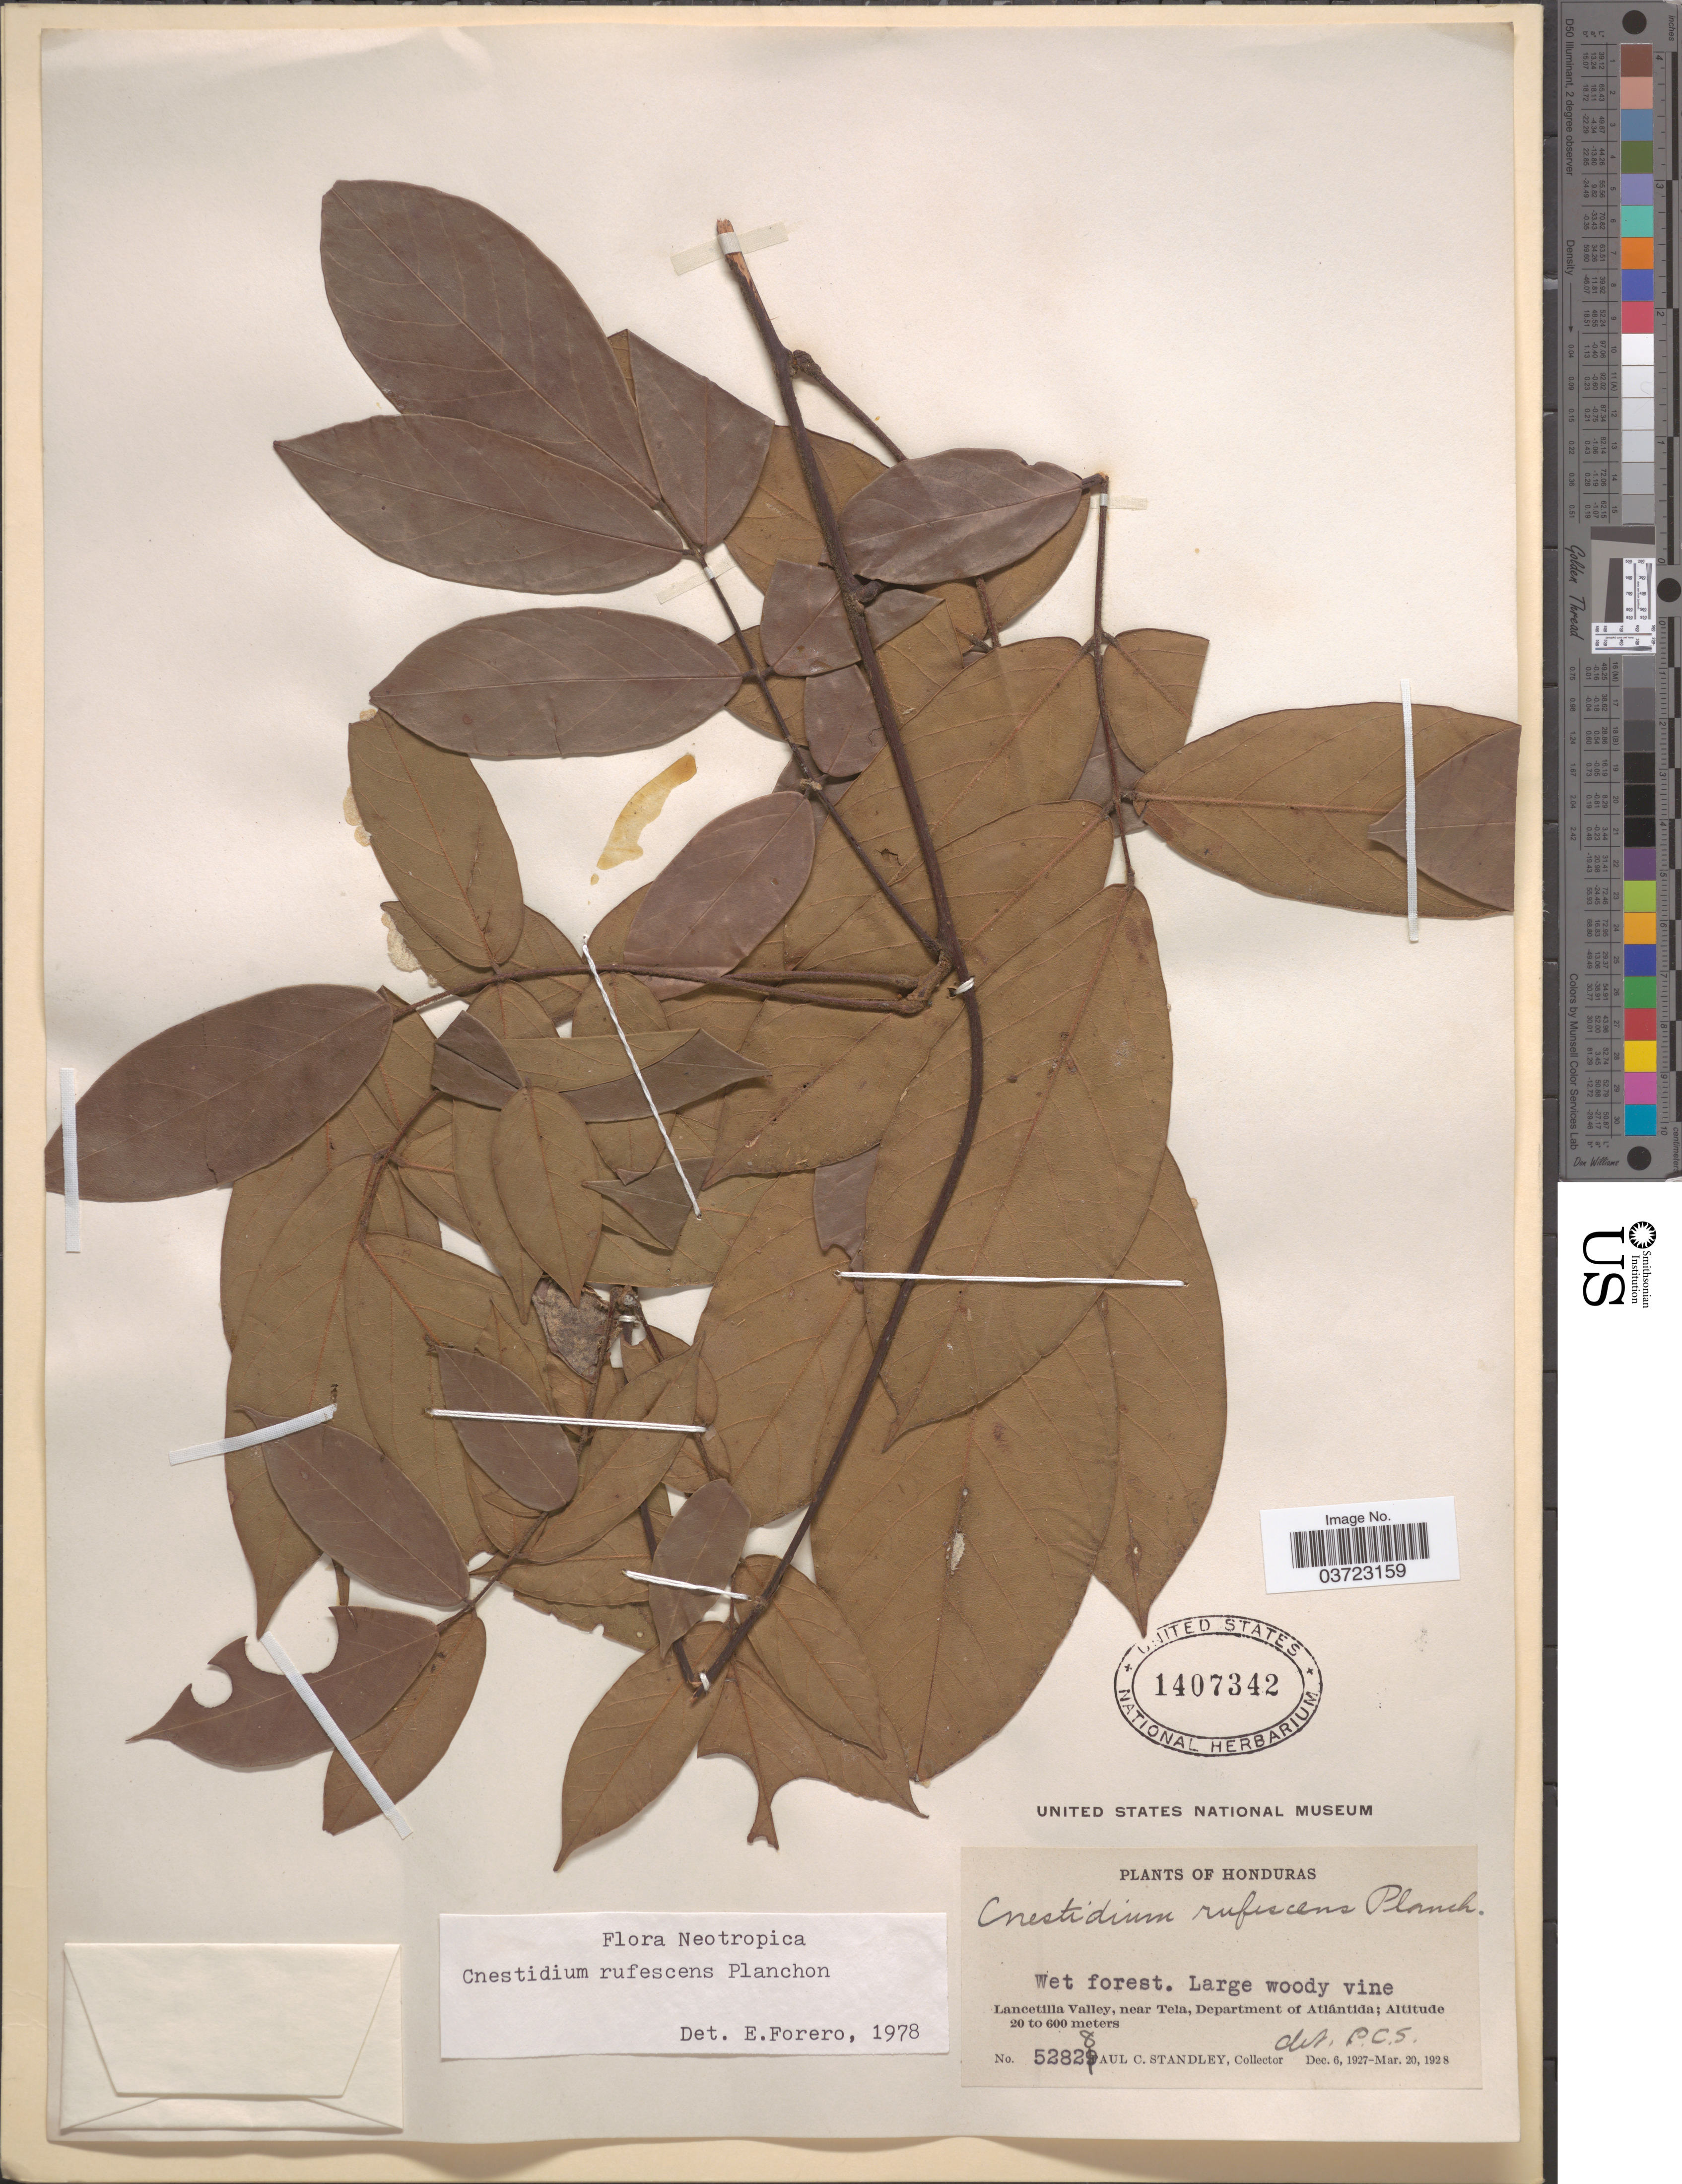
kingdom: Plantae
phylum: Tracheophyta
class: Magnoliopsida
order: Oxalidales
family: Connaraceae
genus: Cnestidium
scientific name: Cnestidium rufescens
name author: Planch.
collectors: P. C. Standley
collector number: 52828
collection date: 1927-12-06/1928-03-20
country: Honduras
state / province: Atlantida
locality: Lancetilla Valley, near Tela, Department of Atlántida.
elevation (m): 20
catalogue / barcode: US 1407342